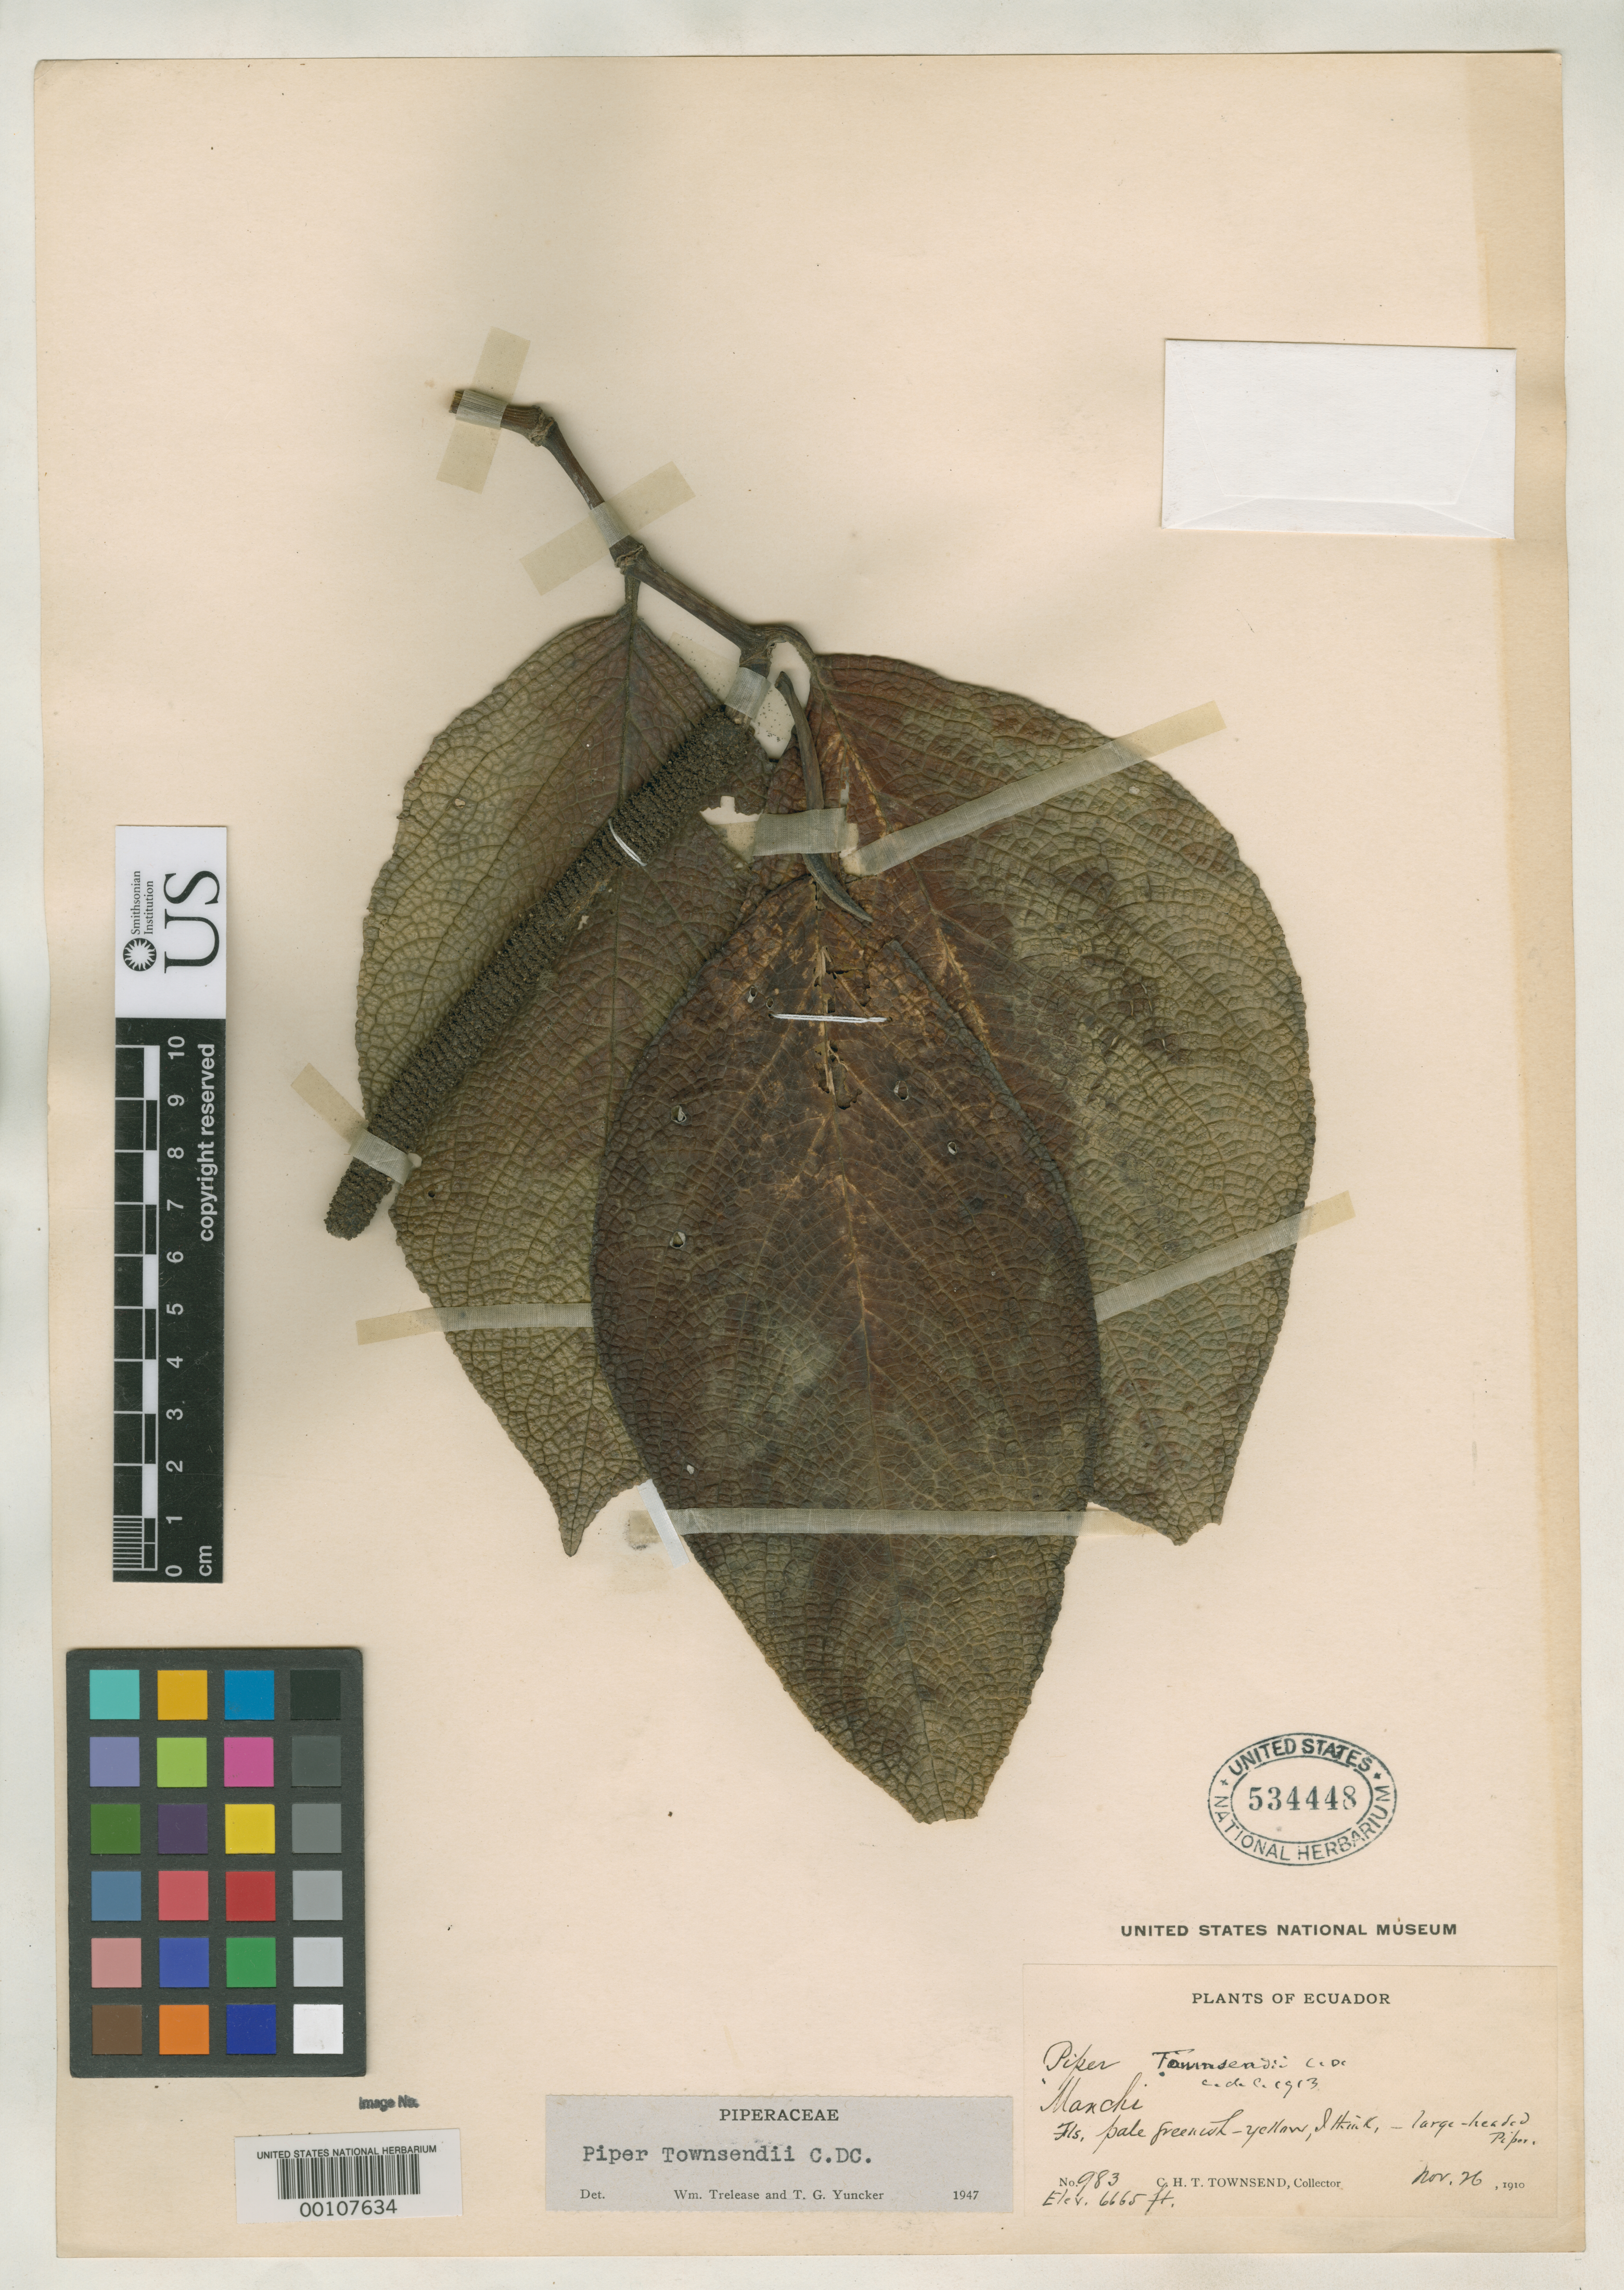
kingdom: Plantae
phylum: Tracheophyta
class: Magnoliopsida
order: Piperales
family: Piperaceae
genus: Piper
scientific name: Piper townsendii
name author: C. DC.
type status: Holotype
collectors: C. H. T. Townsend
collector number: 983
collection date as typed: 26 Nov 1910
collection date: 1910-11-26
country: Ecuador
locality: Manchi.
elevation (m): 2031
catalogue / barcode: US 534448